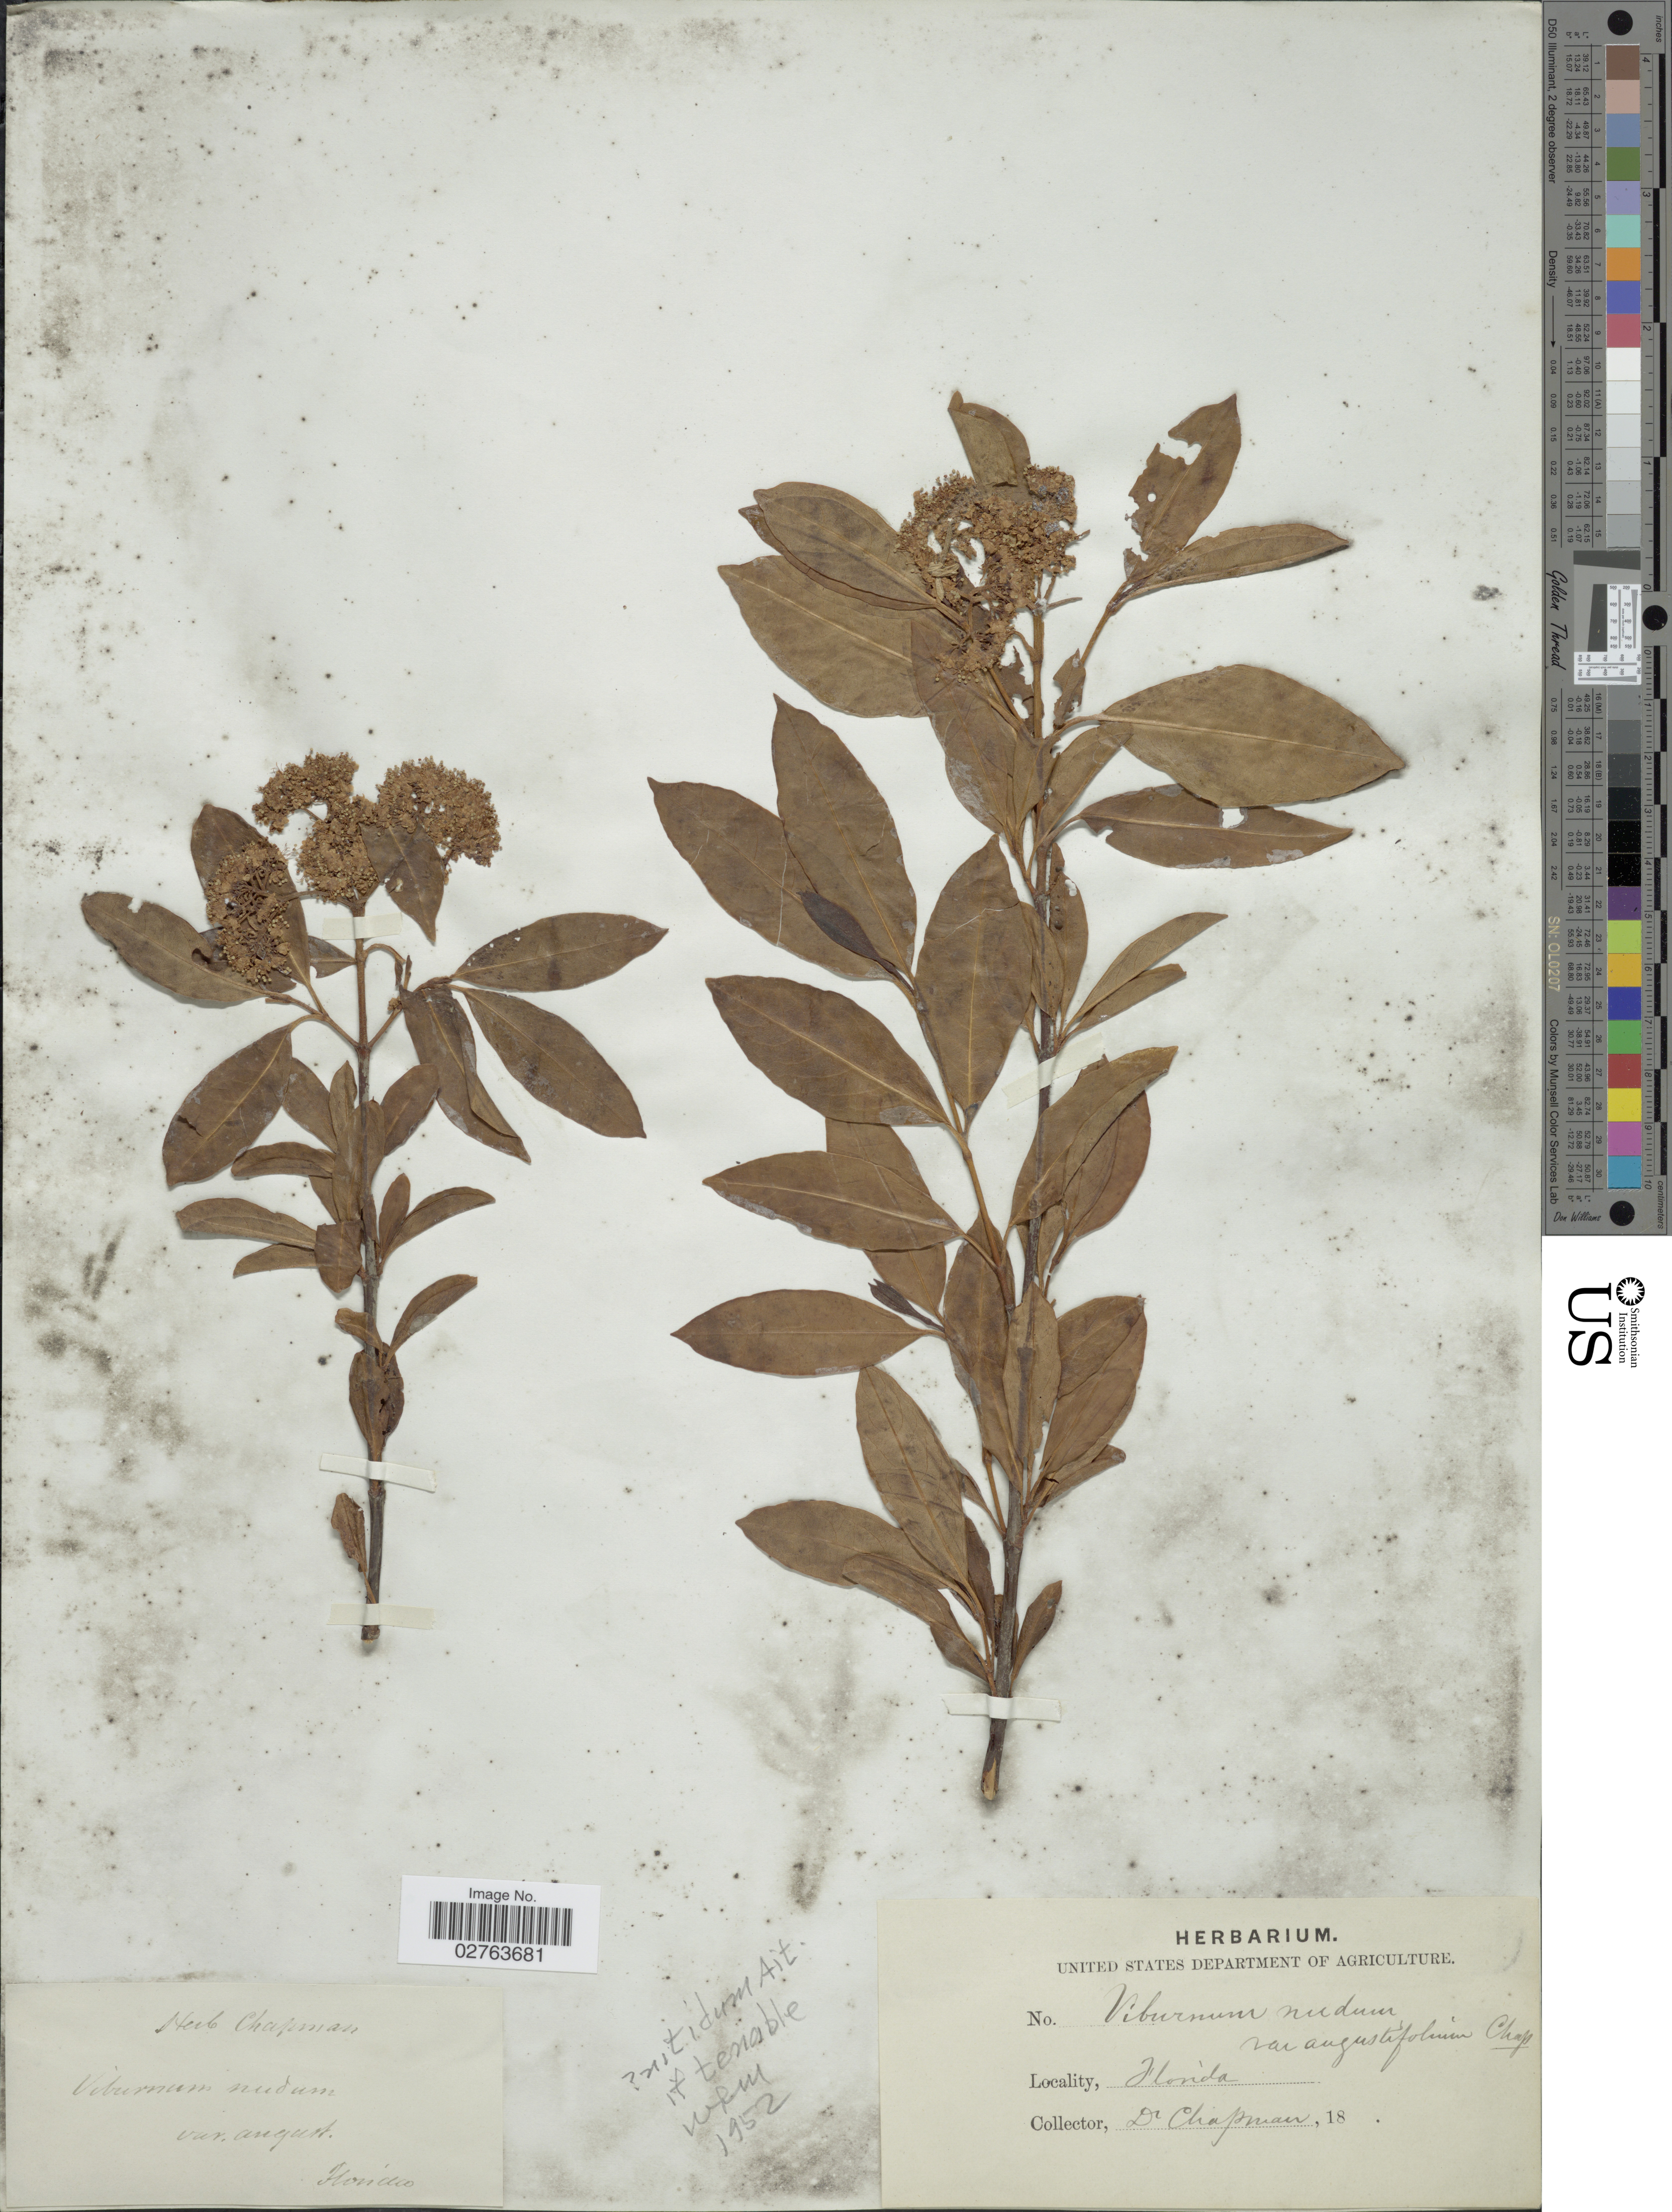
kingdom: Plantae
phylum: Tracheophyta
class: Magnoliopsida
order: Dipsacales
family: Viburnaceae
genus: Viburnum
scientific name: Viburnum nitidum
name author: Aiton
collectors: A. Chapman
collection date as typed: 18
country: United States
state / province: Florida